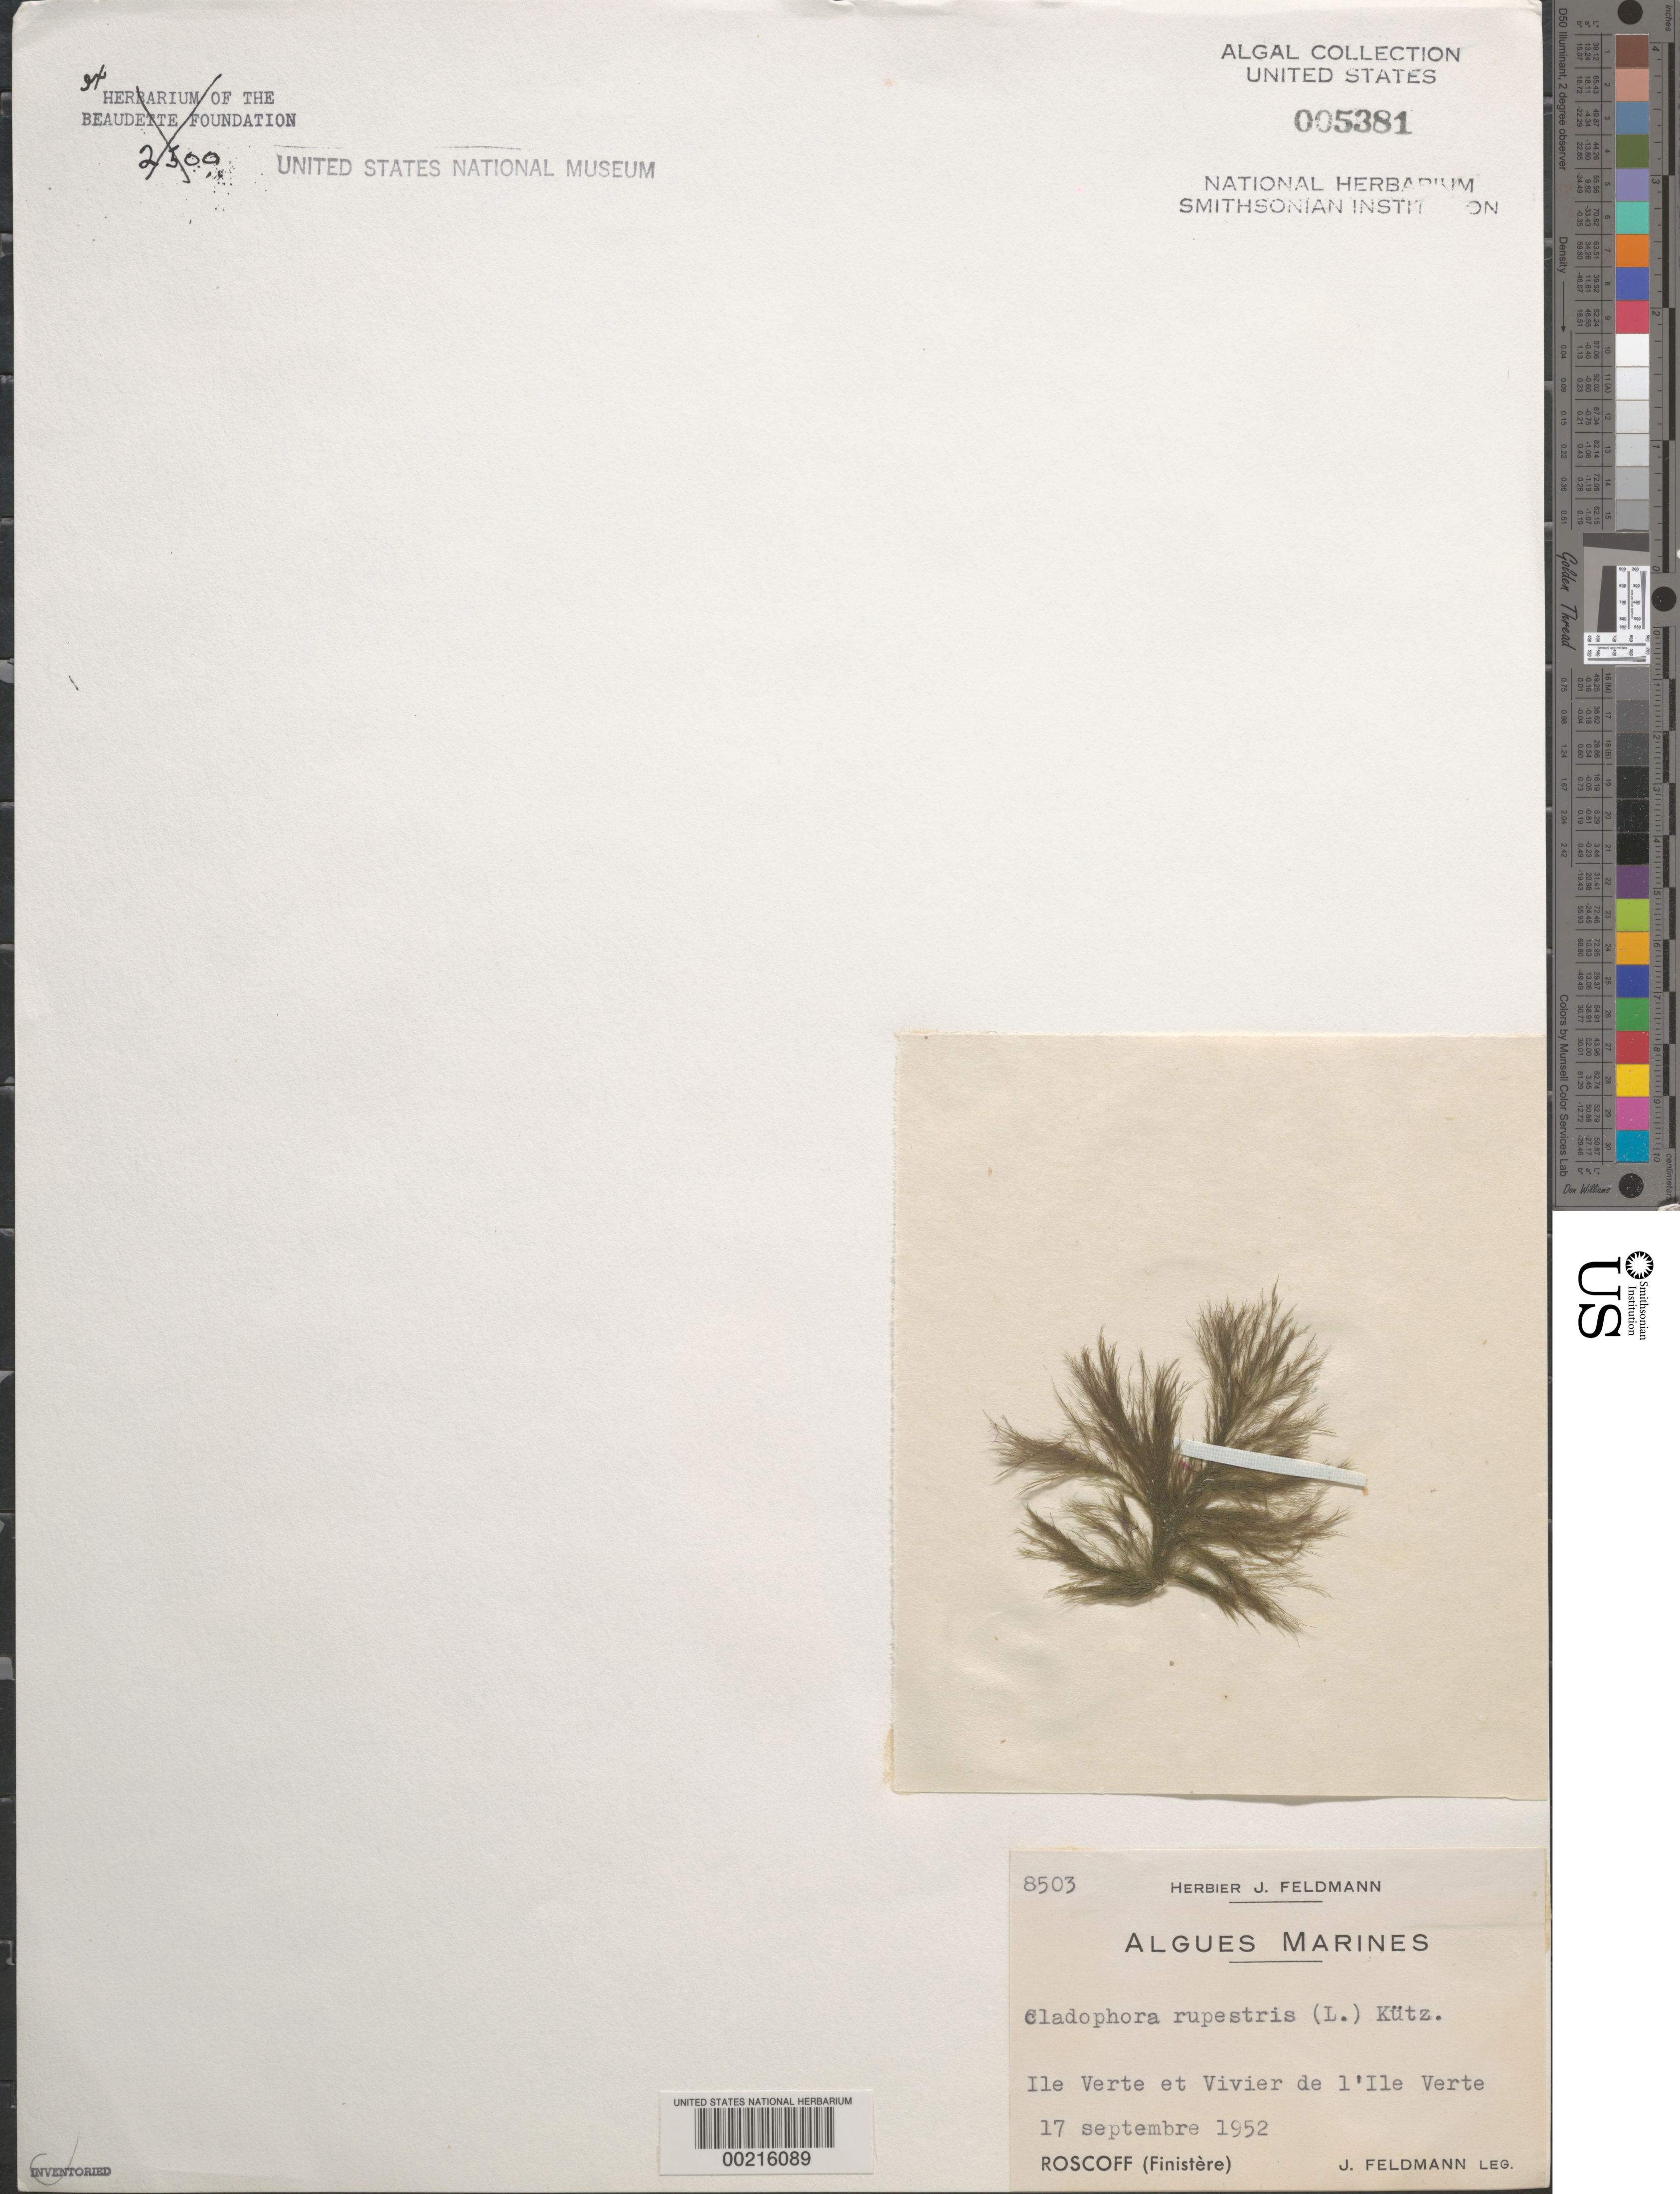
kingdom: Plantae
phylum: Chlorophyta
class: Ulvophyceae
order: Cladophorales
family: Cladophoraceae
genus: Cladophora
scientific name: Cladophora rupestris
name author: (Roth) Kütz.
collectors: J. Feldmann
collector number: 8503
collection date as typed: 17 Sep 1952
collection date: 1952-09-17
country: France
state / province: Bretagne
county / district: Finistère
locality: Roscoff, ile verte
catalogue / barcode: US 5381